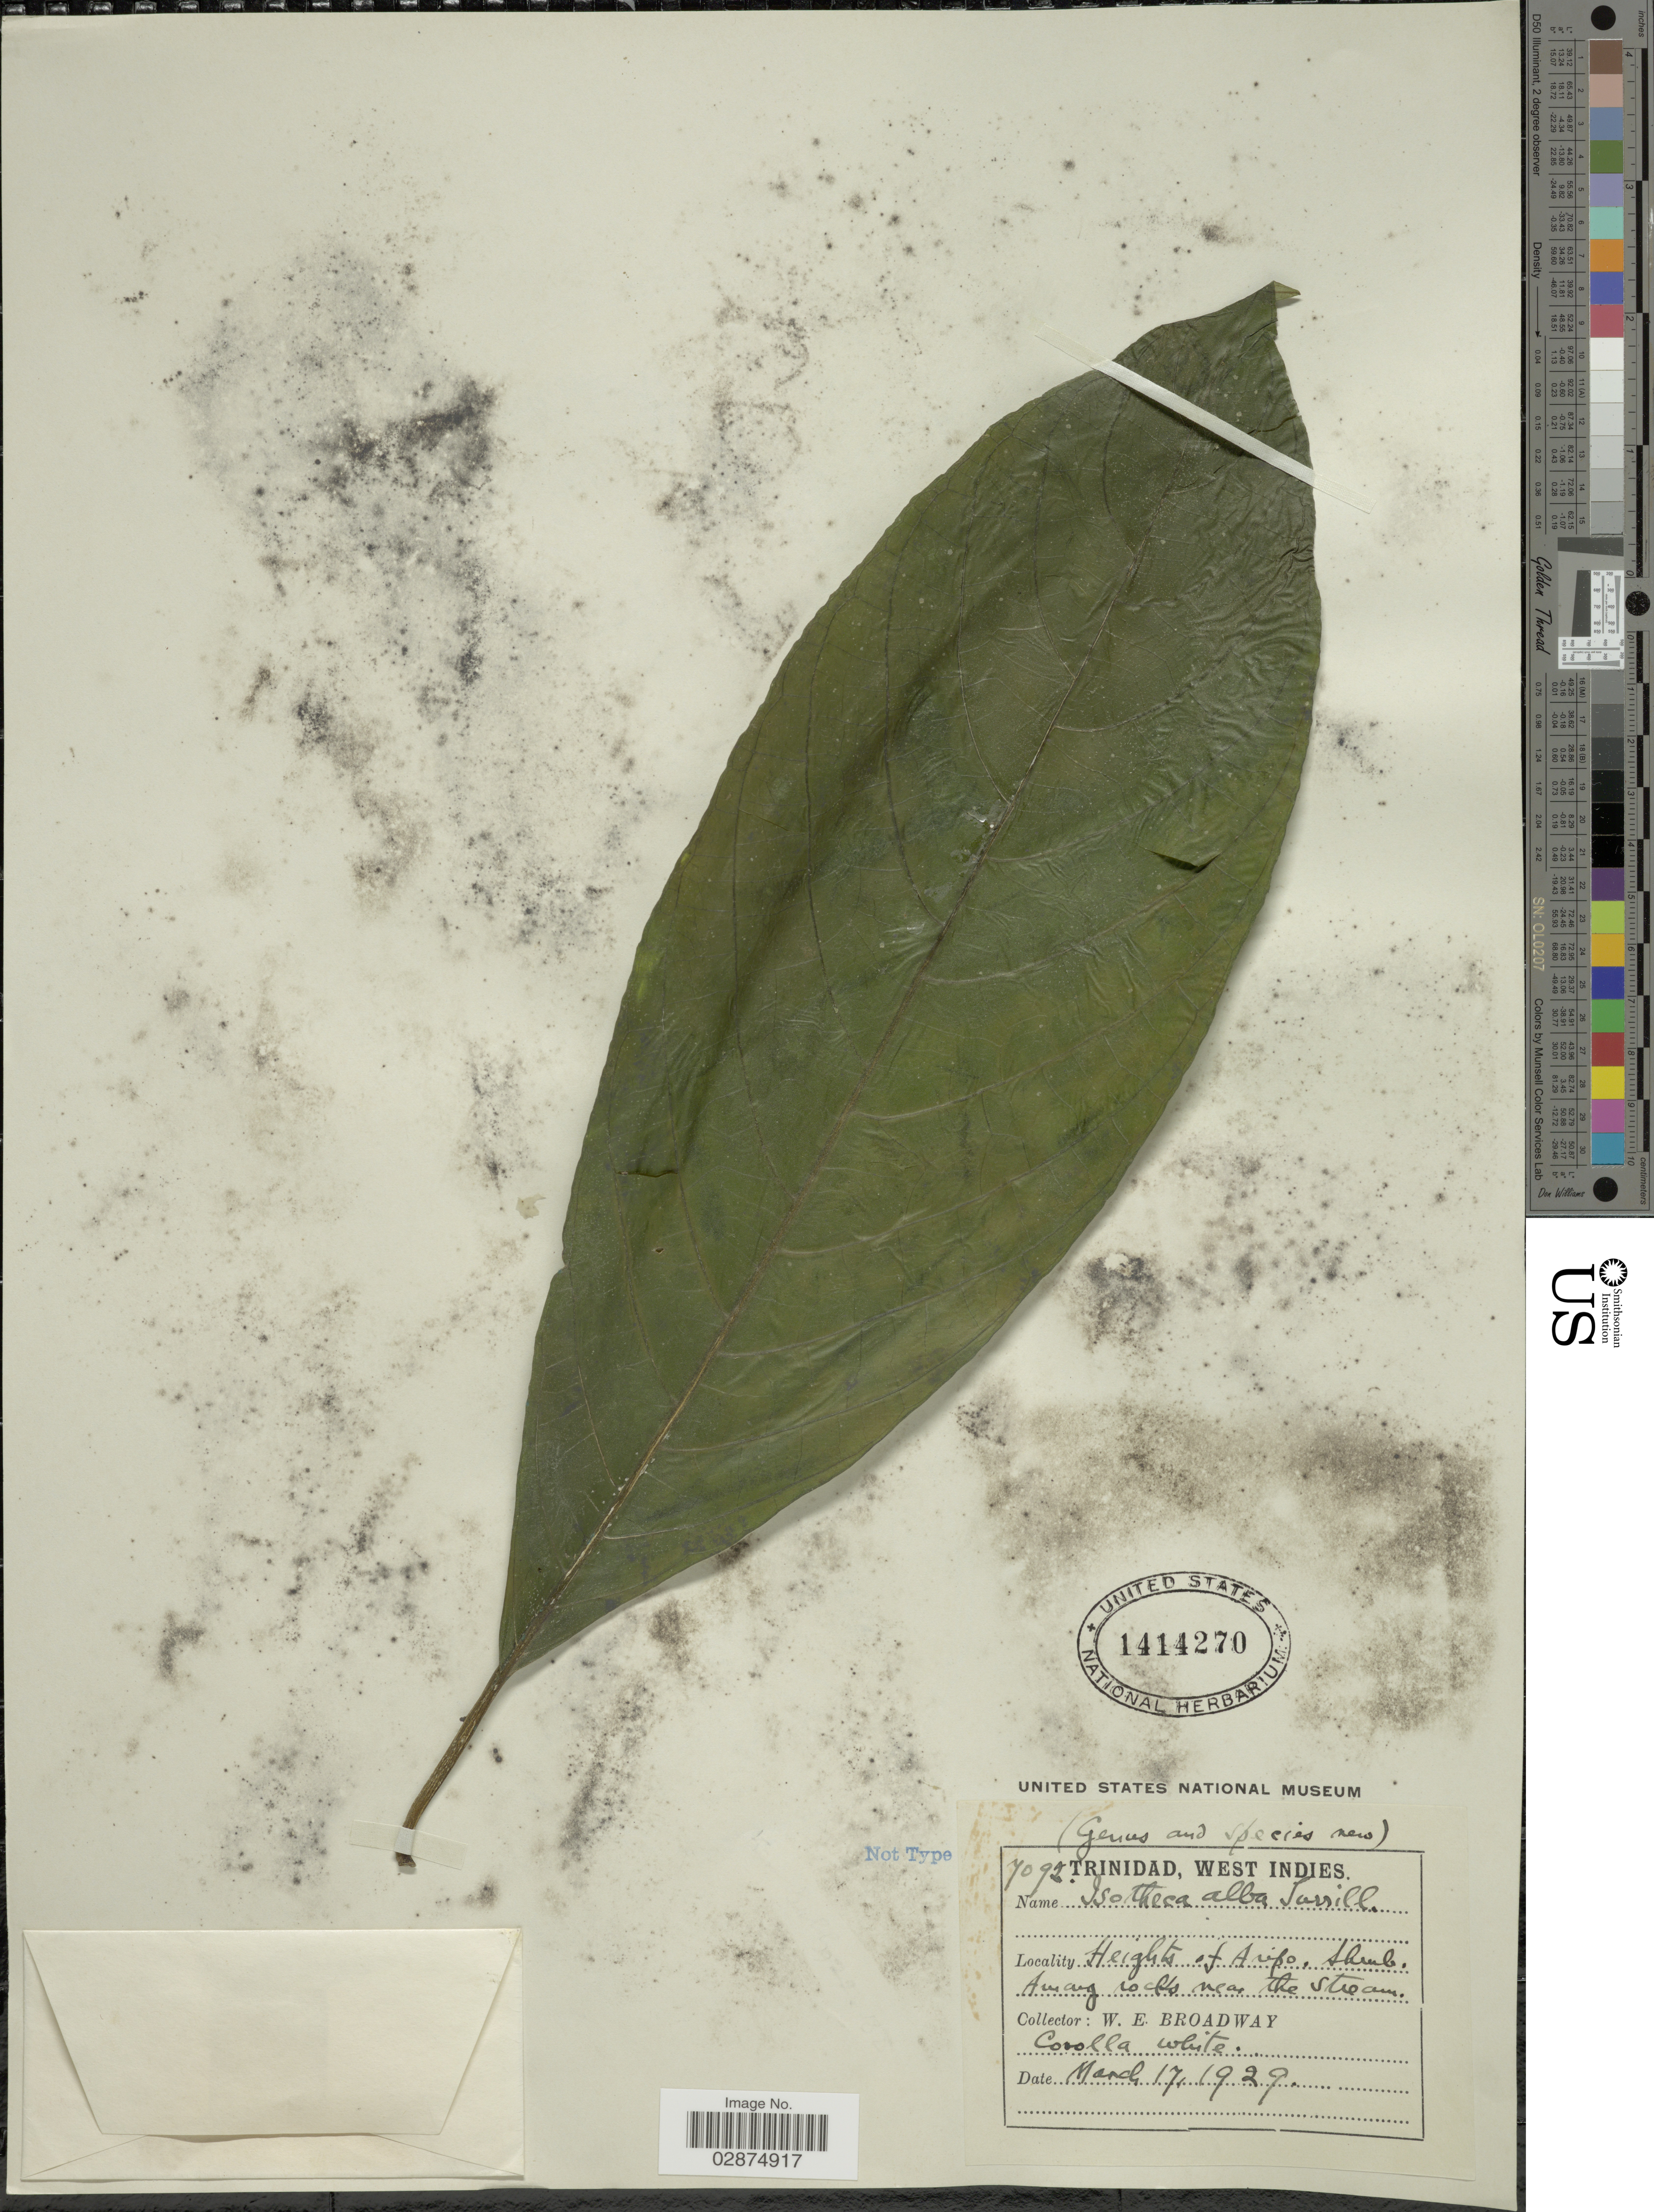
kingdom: Plantae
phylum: Tracheophyta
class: Magnoliopsida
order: Lamiales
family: Acanthaceae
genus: Isotheca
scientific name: Isotheca alba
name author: Turrill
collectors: W. E. Broadway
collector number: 7092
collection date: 1929-03-17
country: Trinidad and Tobago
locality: Trinidad, West Indies. Heights of Aripo.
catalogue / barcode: US 1414270